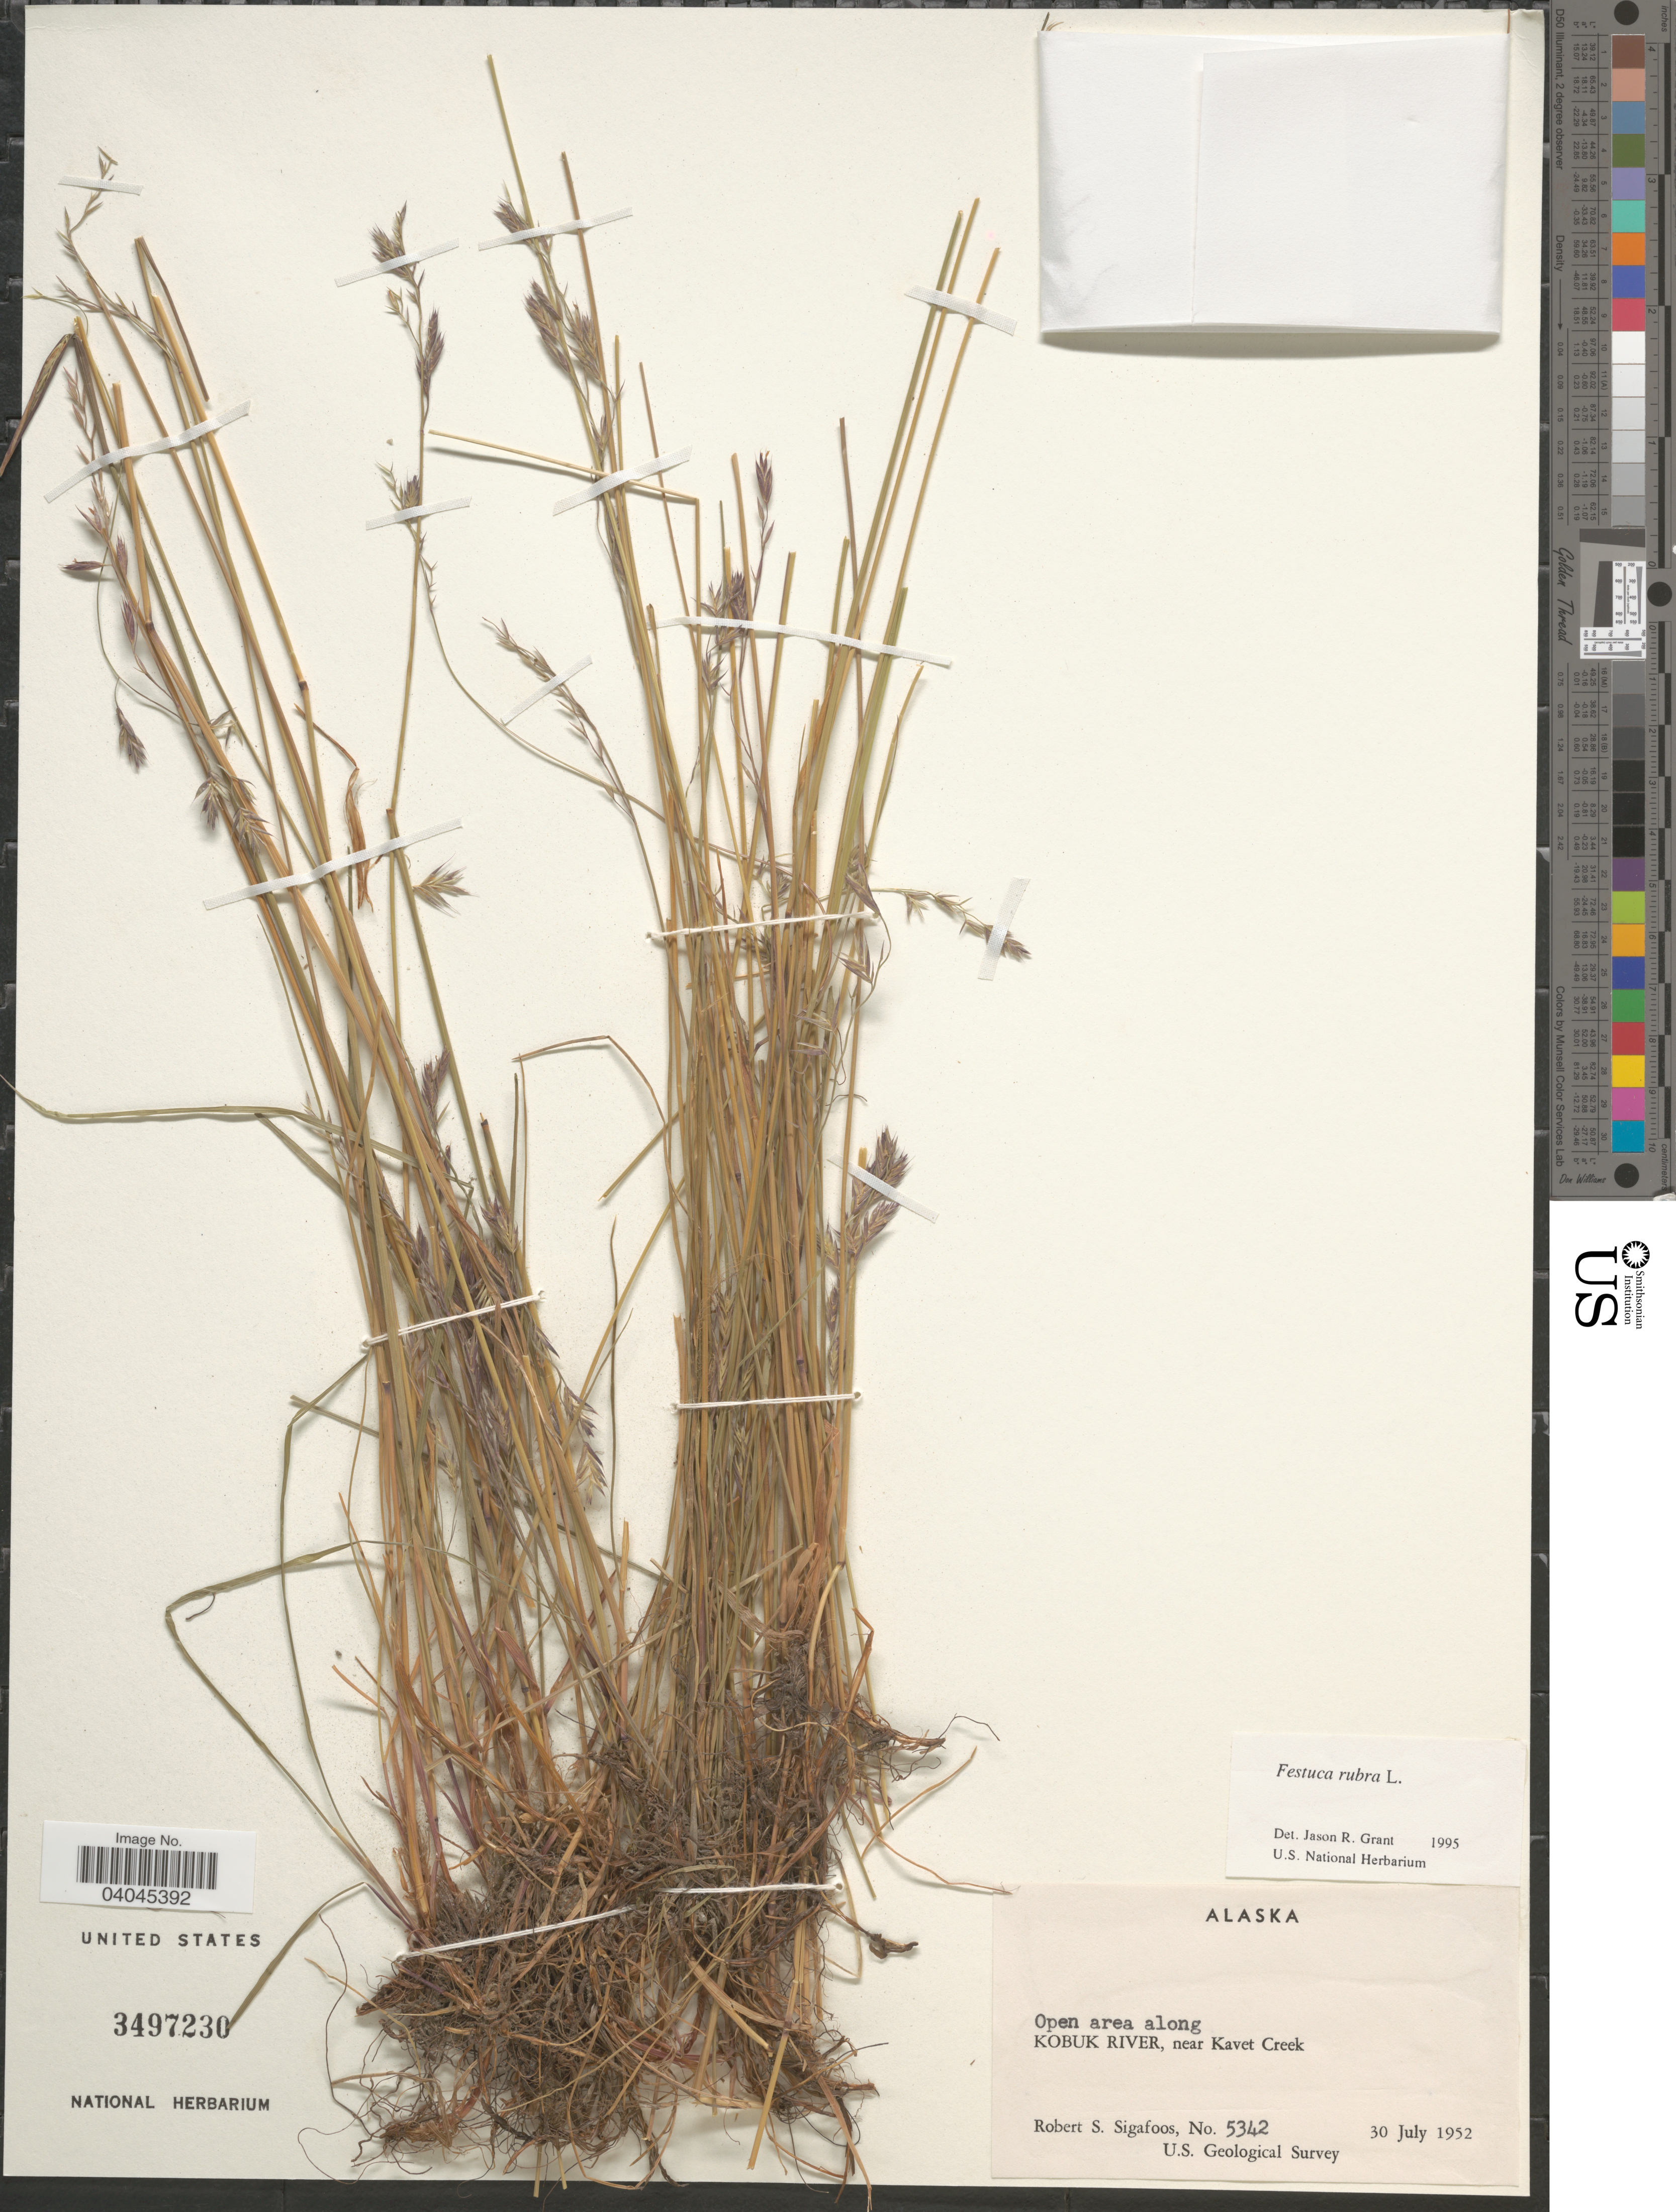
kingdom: Plantae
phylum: Tracheophyta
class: Liliopsida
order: Poales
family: Poaceae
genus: Festuca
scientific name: Festuca rubra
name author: L.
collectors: R. Sigafoos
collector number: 5342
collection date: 1952-07-30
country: United States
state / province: Alaska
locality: Open area along Kobuk River, near Kavet Creek.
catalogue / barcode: US 3497230